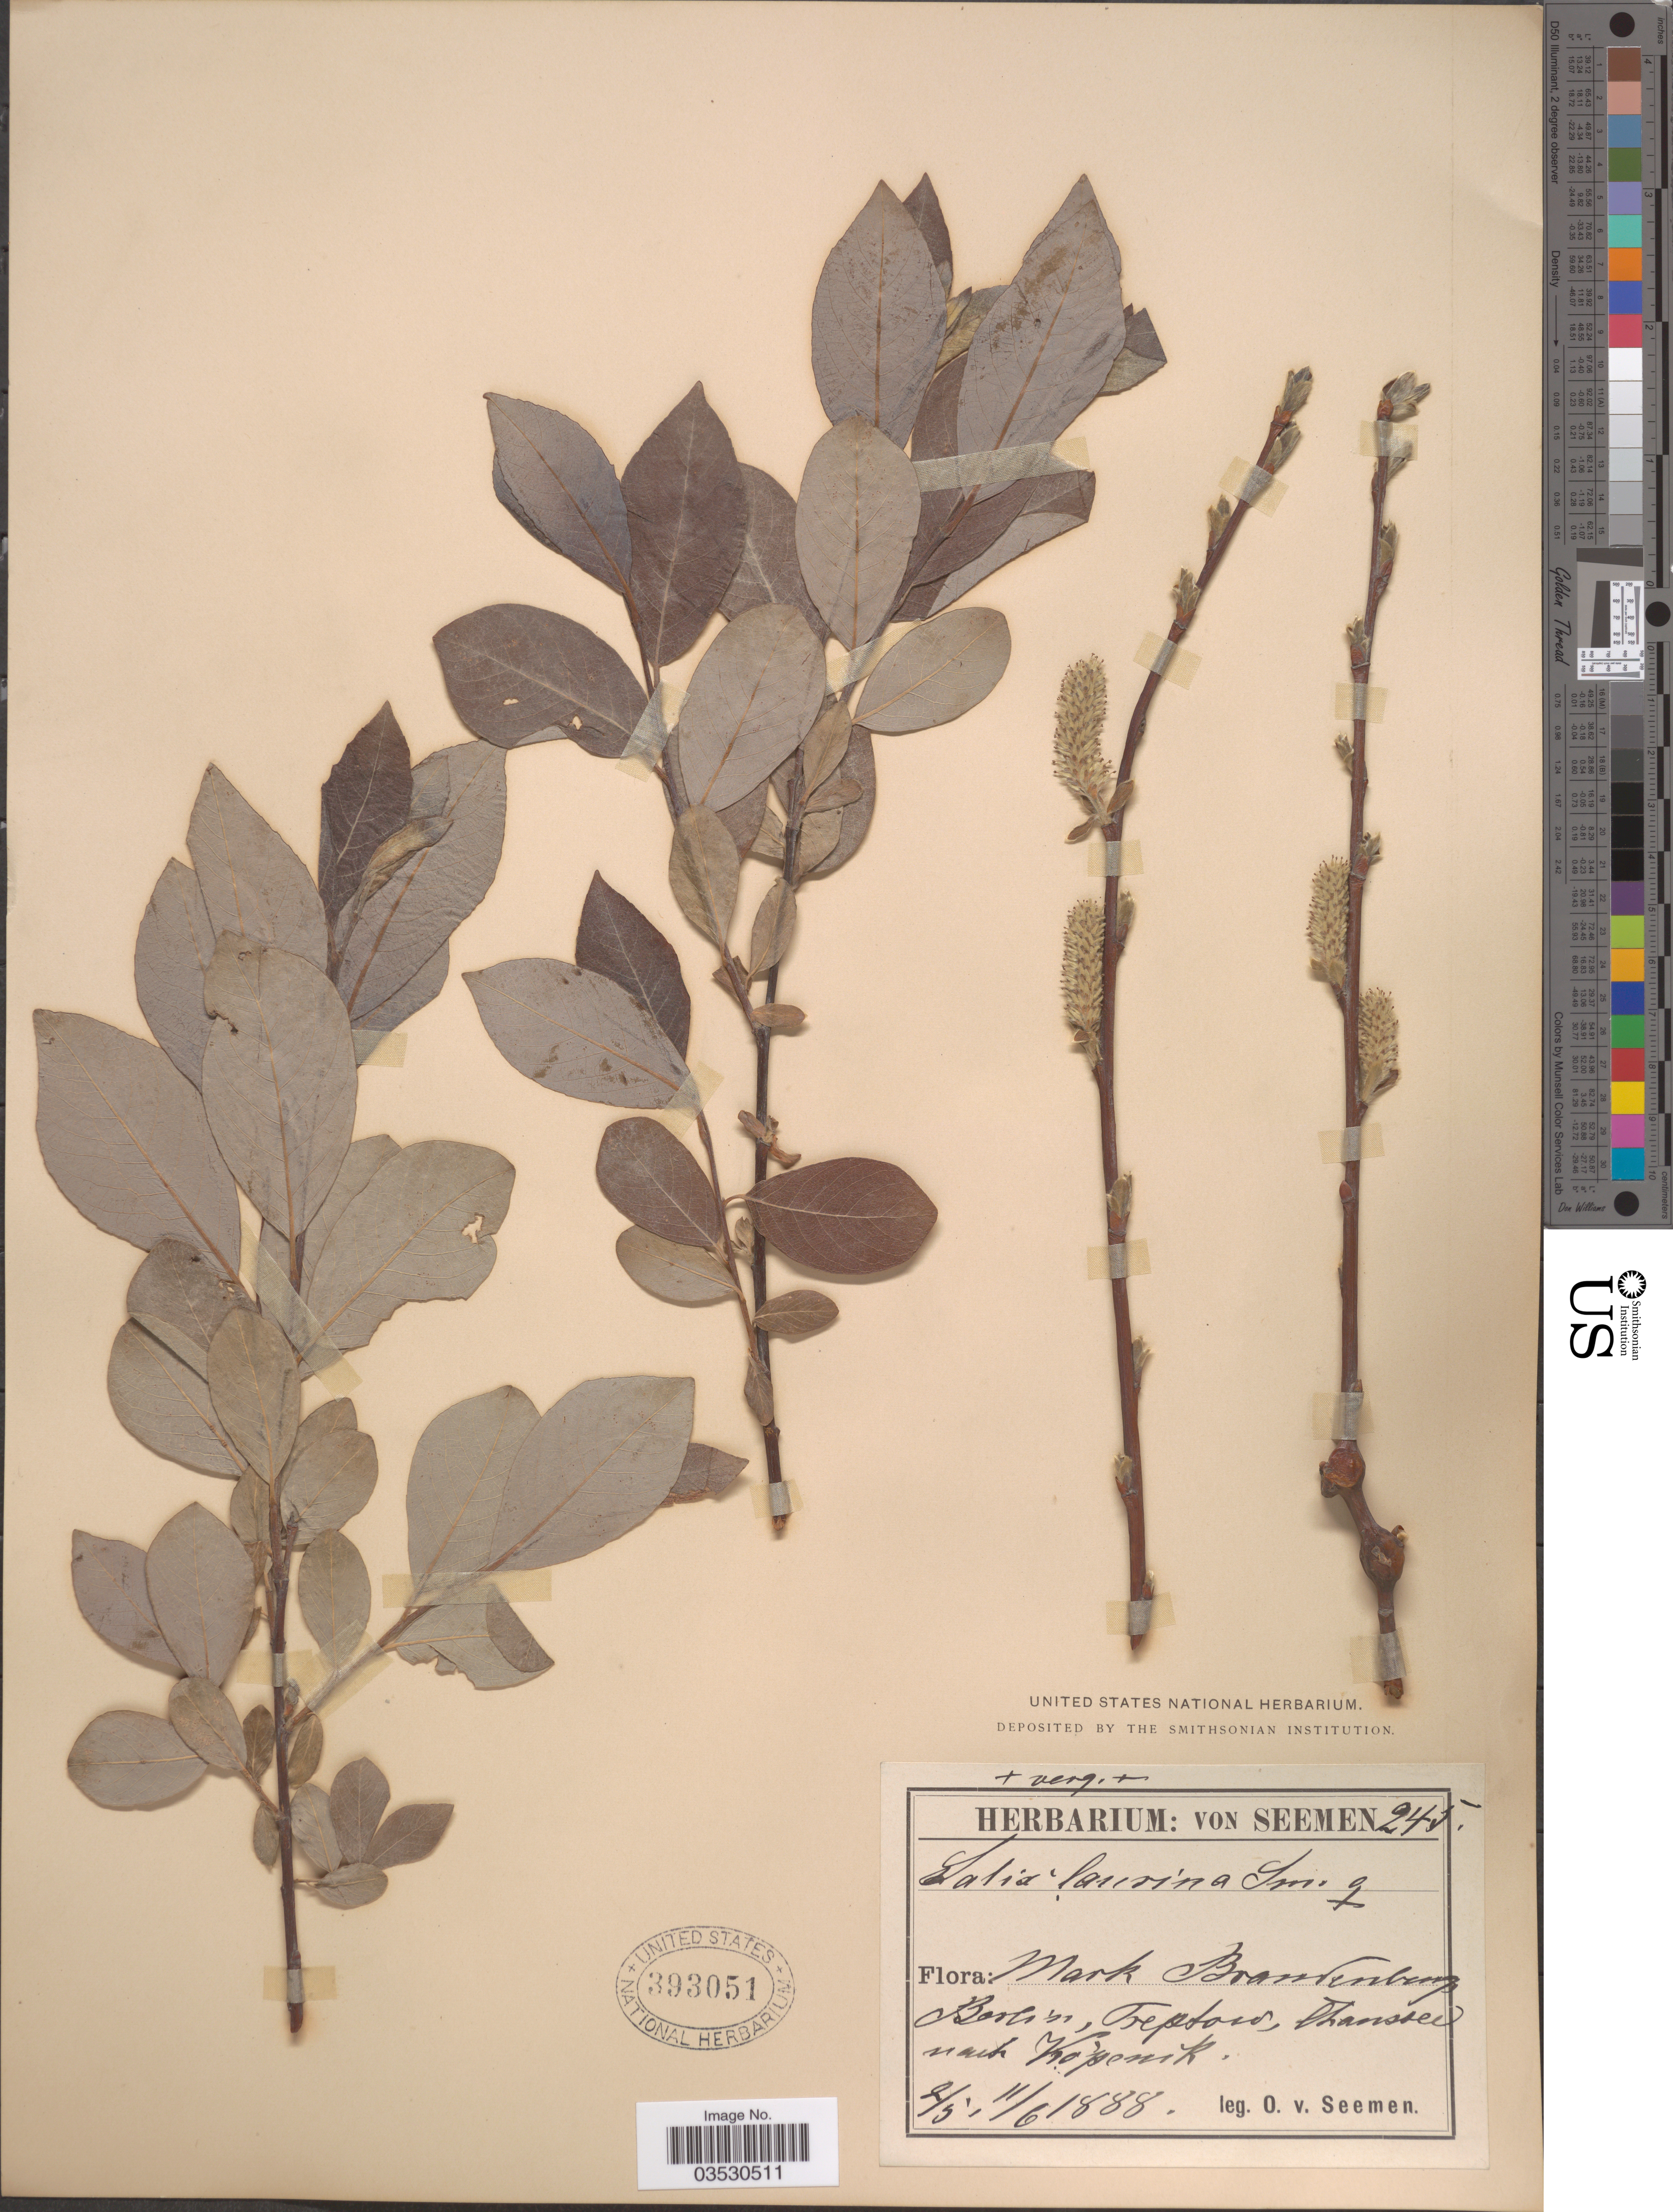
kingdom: Plantae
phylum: Tracheophyta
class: Magnoliopsida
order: Malpighiales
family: Salicaceae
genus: Salix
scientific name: Salix laurina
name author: Sm.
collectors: K. O. von Seemen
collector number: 245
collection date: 1888-05-02/1888-06-11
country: Germany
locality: Mark Brandenburg, Berlin, Treptow, Chaussee nach Kópenik.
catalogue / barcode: US 393051